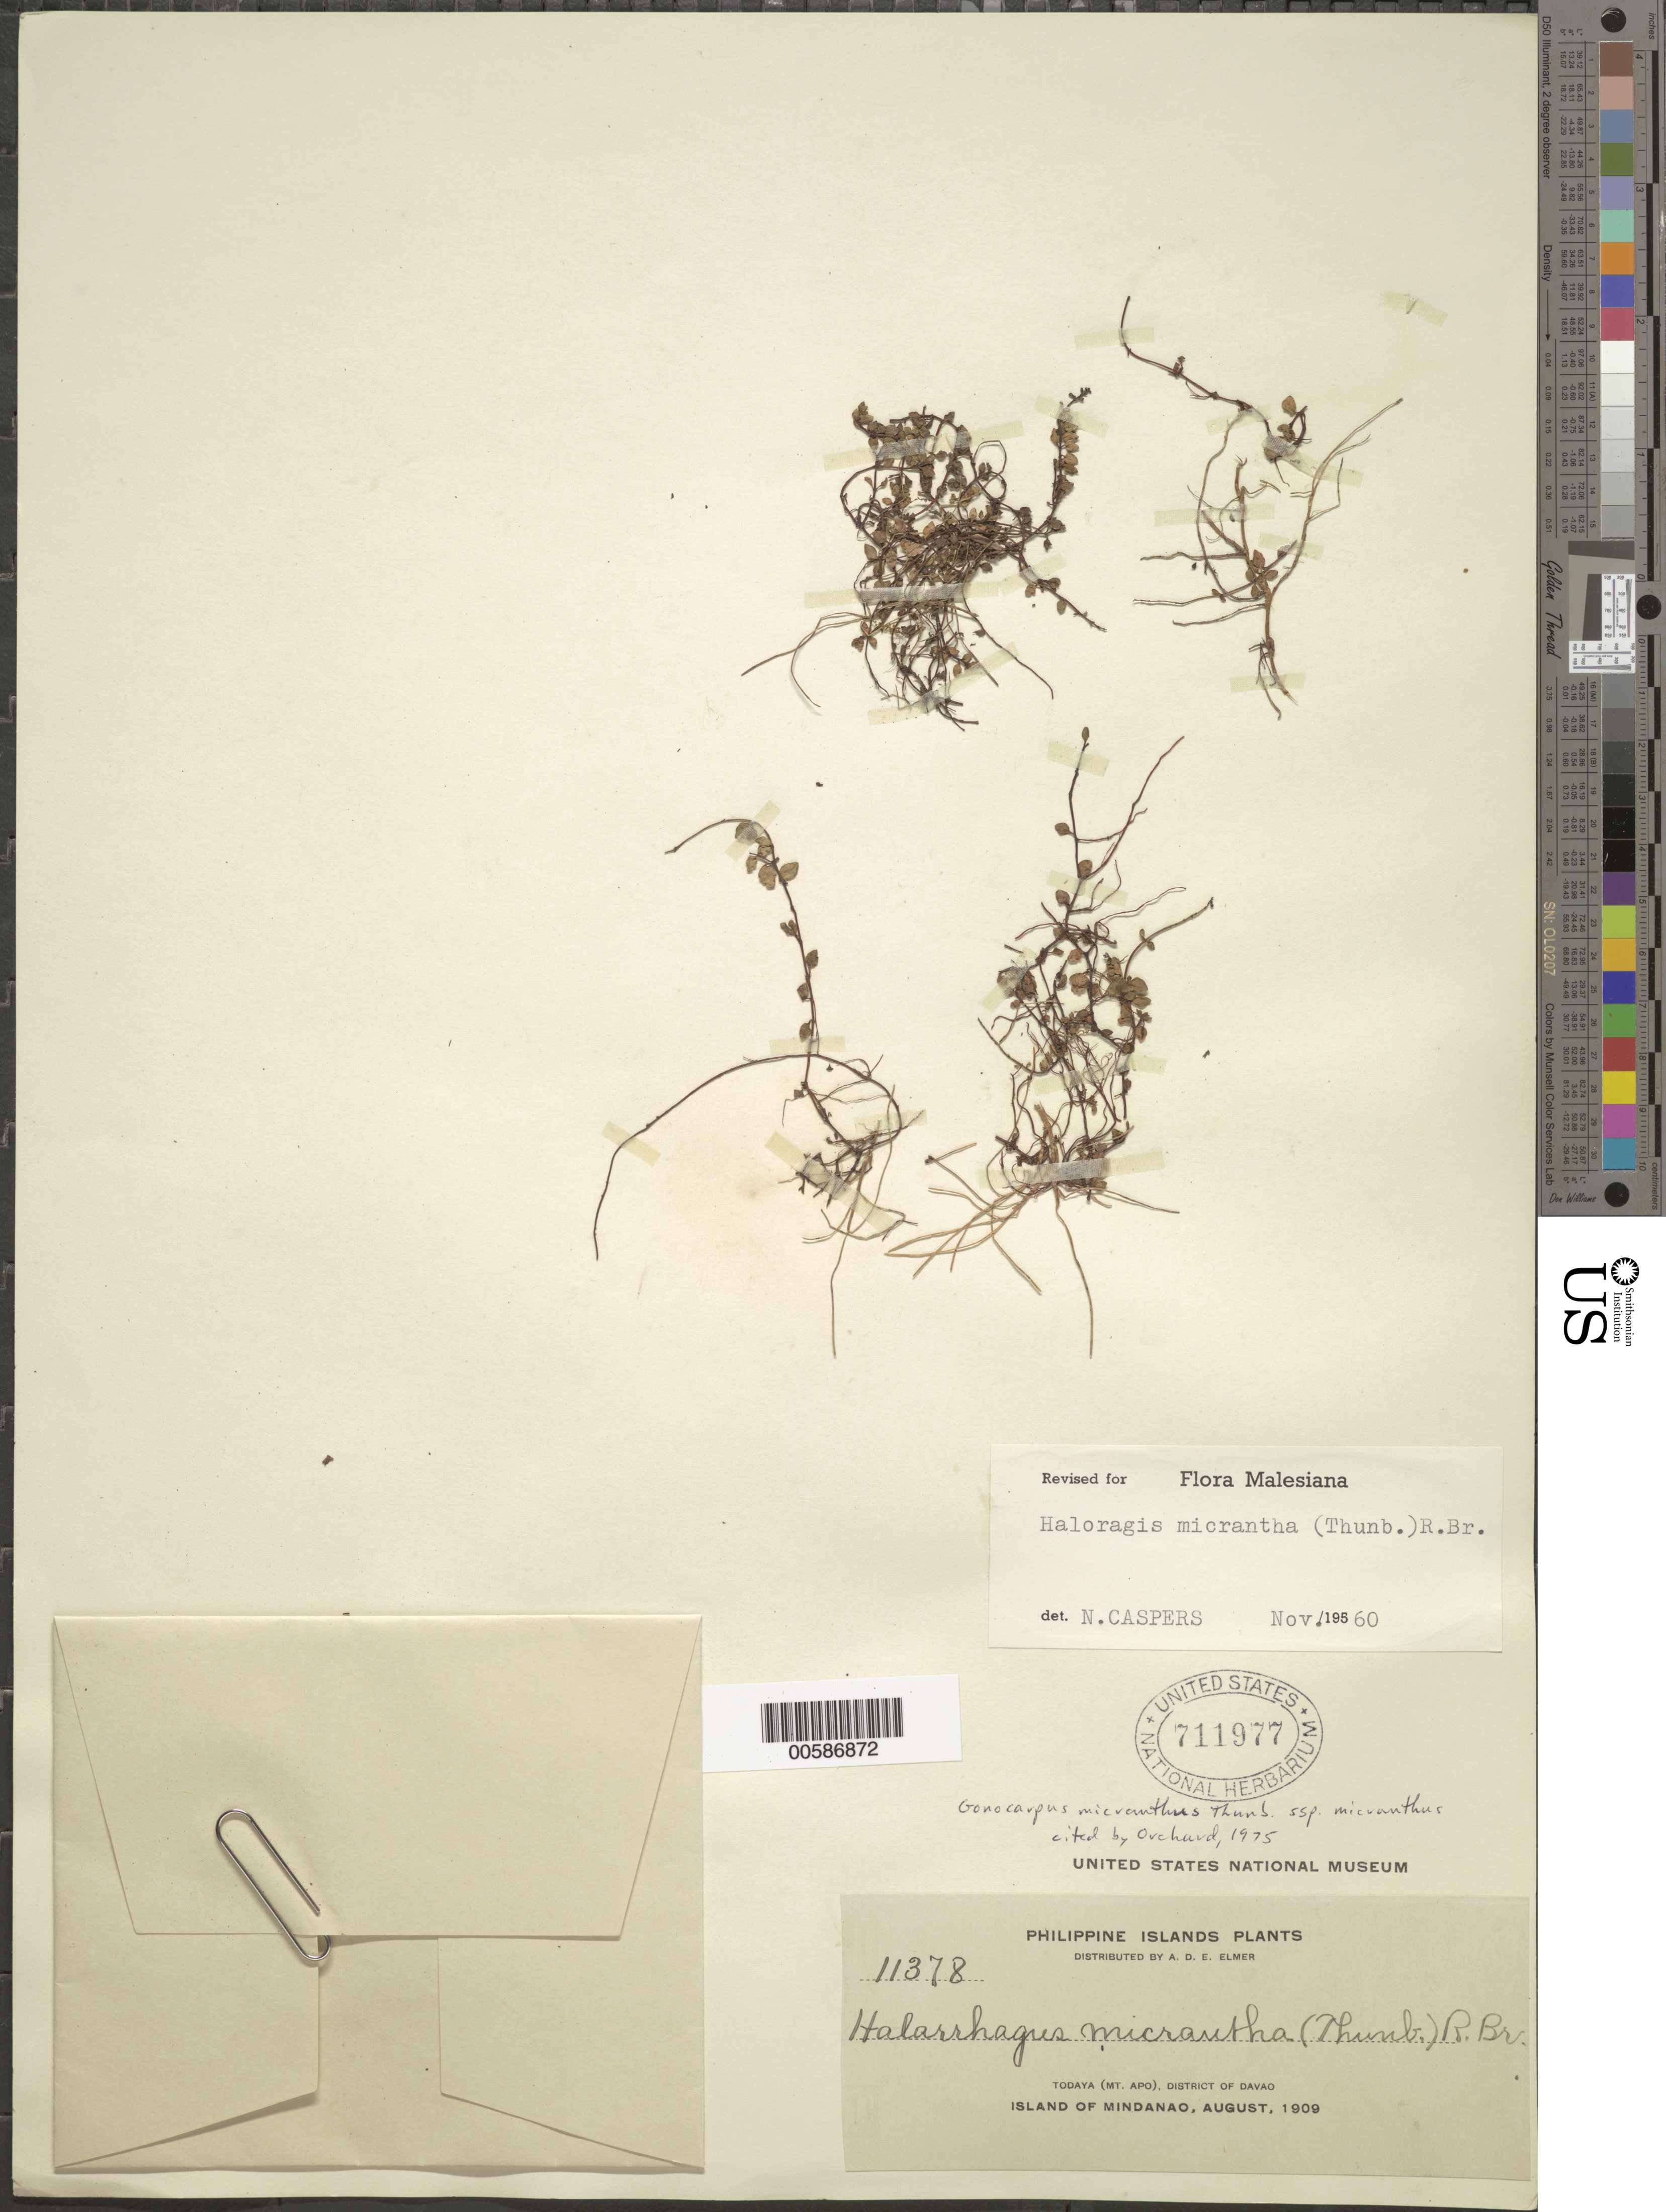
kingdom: Plantae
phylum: Tracheophyta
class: Magnoliopsida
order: Saxifragales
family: Haloragaceae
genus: Gonocarpus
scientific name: Gonocarpus micranthus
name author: Thunb.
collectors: A. D. E. Elmer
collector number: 11378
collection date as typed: Aug 1909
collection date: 1909-08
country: Philippines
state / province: Davao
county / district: Davao del Sur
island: Mindanao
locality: Todaya, Mt. Apo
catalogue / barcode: US 711977